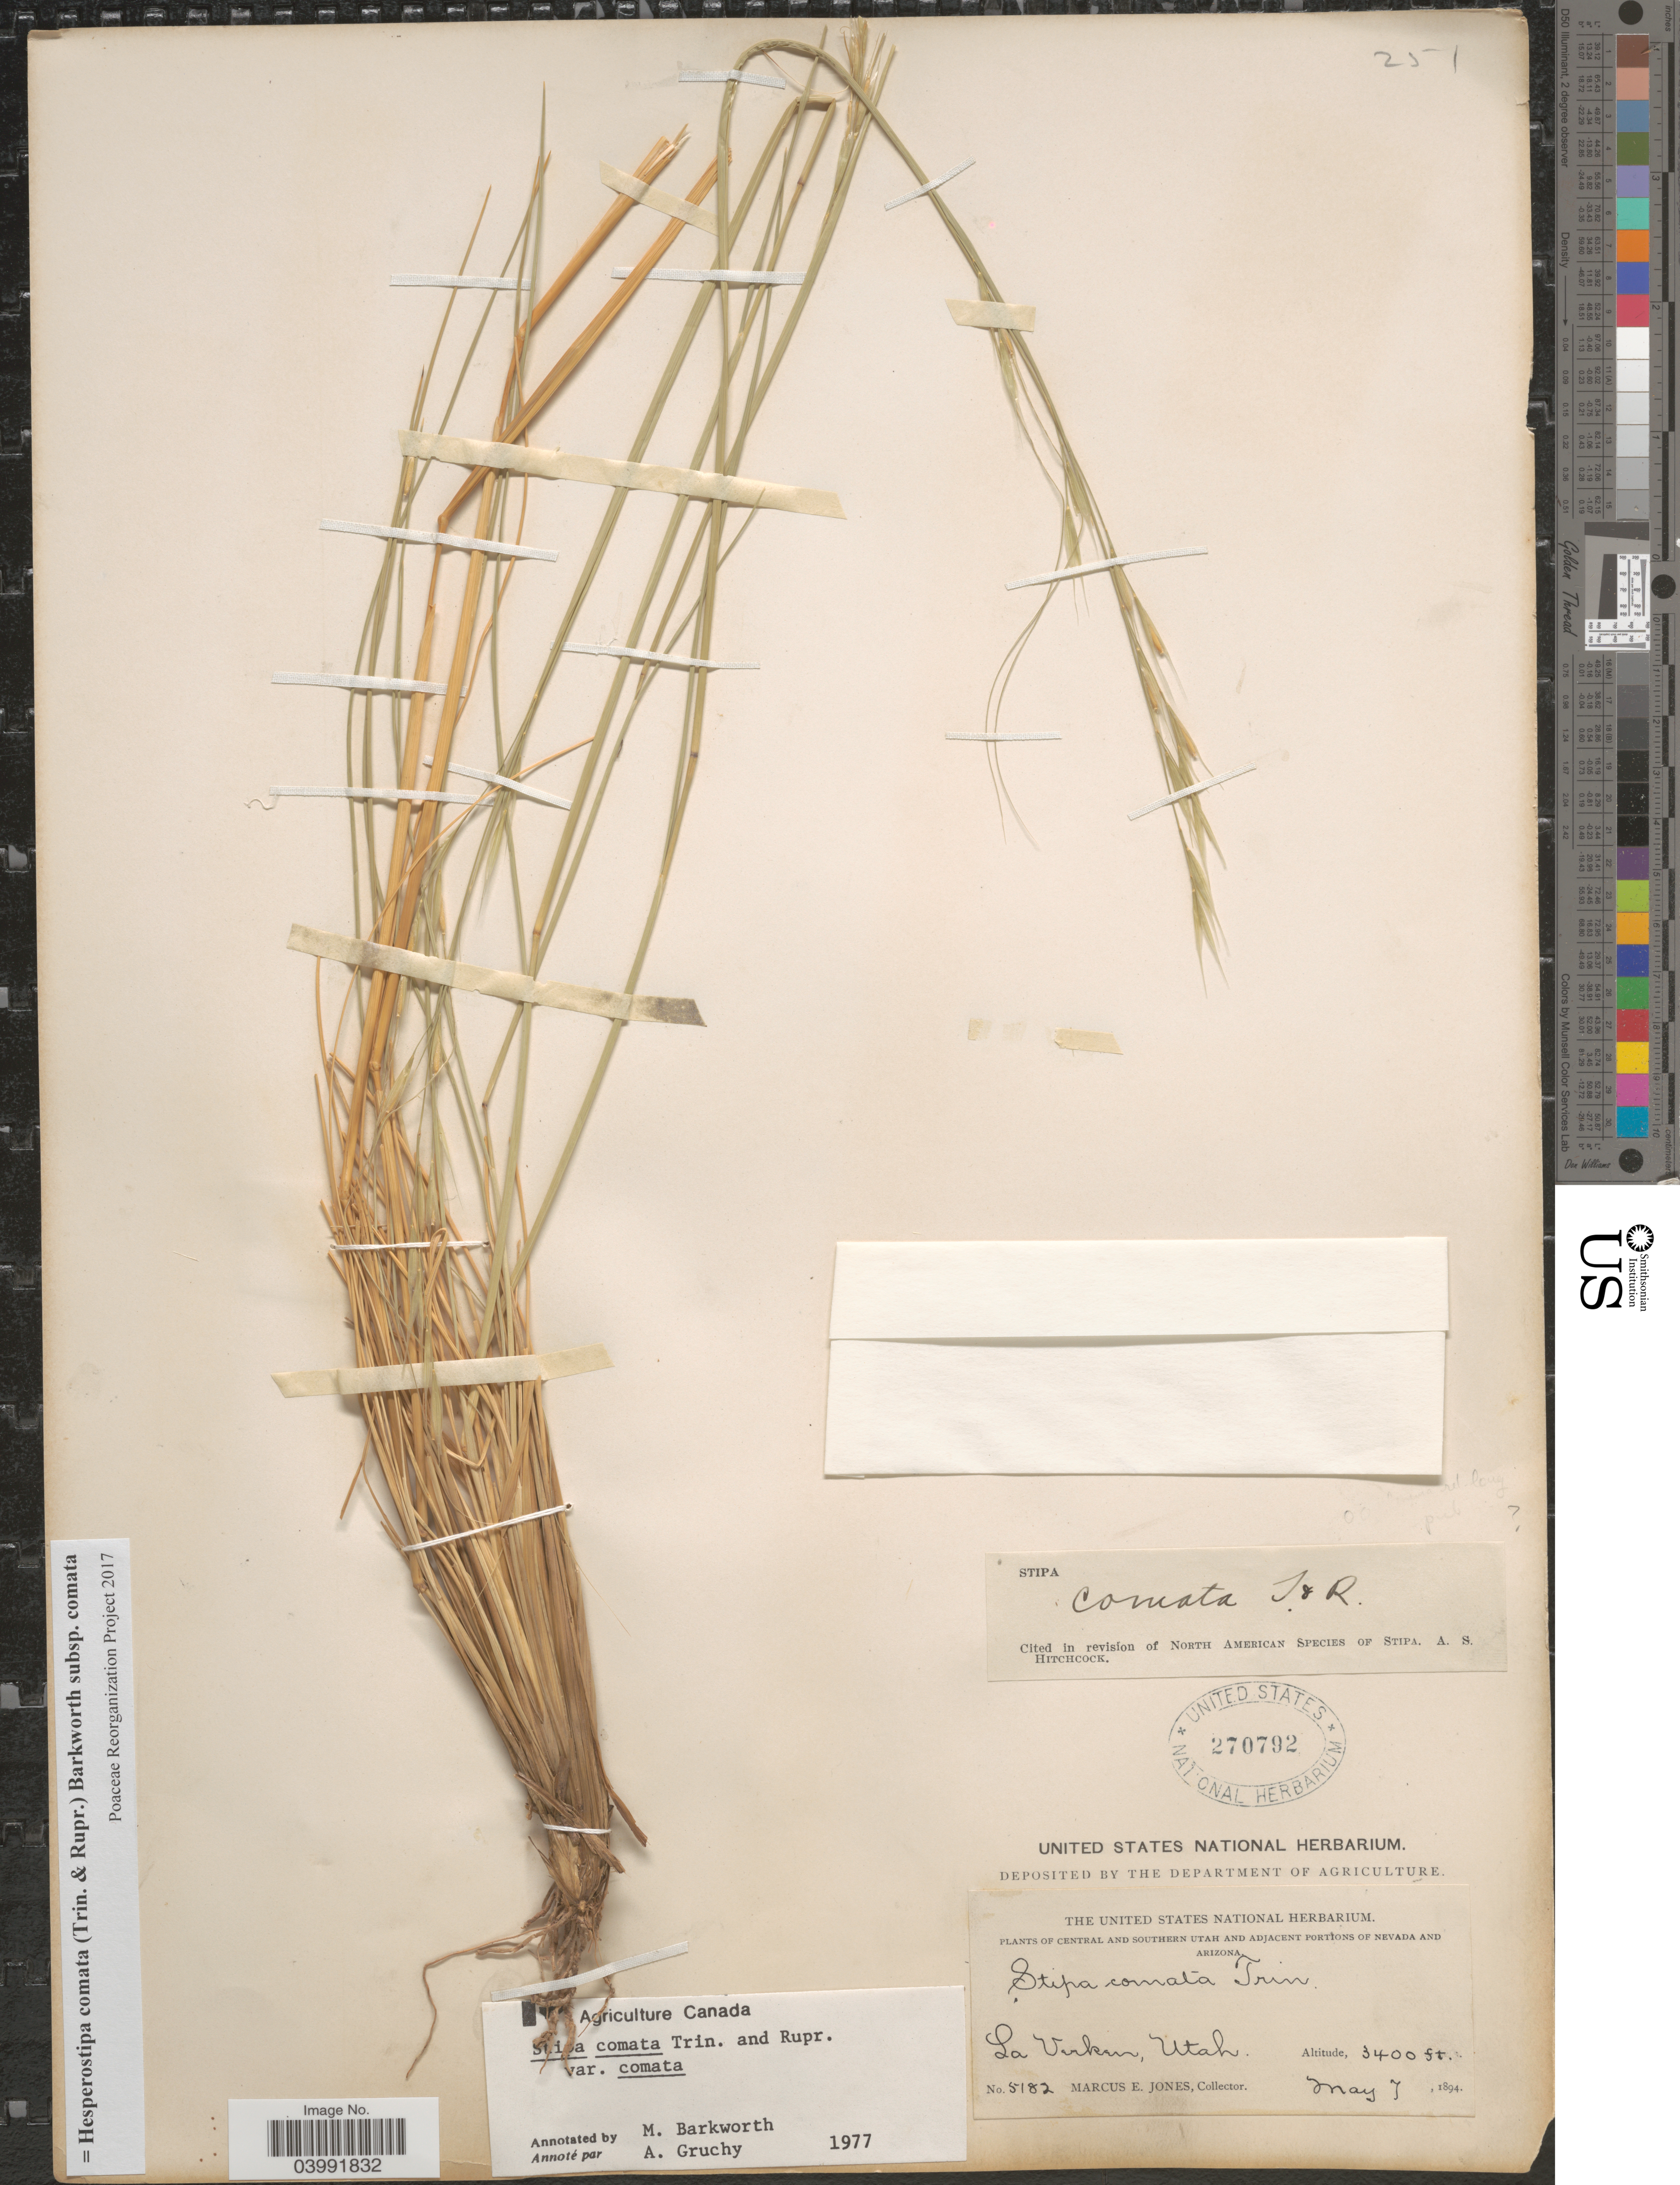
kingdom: Plantae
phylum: Tracheophyta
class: Liliopsida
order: Poales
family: Poaceae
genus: Hesperostipa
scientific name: Hesperostipa comata subsp. comata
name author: (Trin. & Rupr.) Barkworth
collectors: M. E. Jones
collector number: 5182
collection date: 1894-05-07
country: United States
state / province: Utah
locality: Central and Southern Utah. La Verkin.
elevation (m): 1036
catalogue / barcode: US 270792